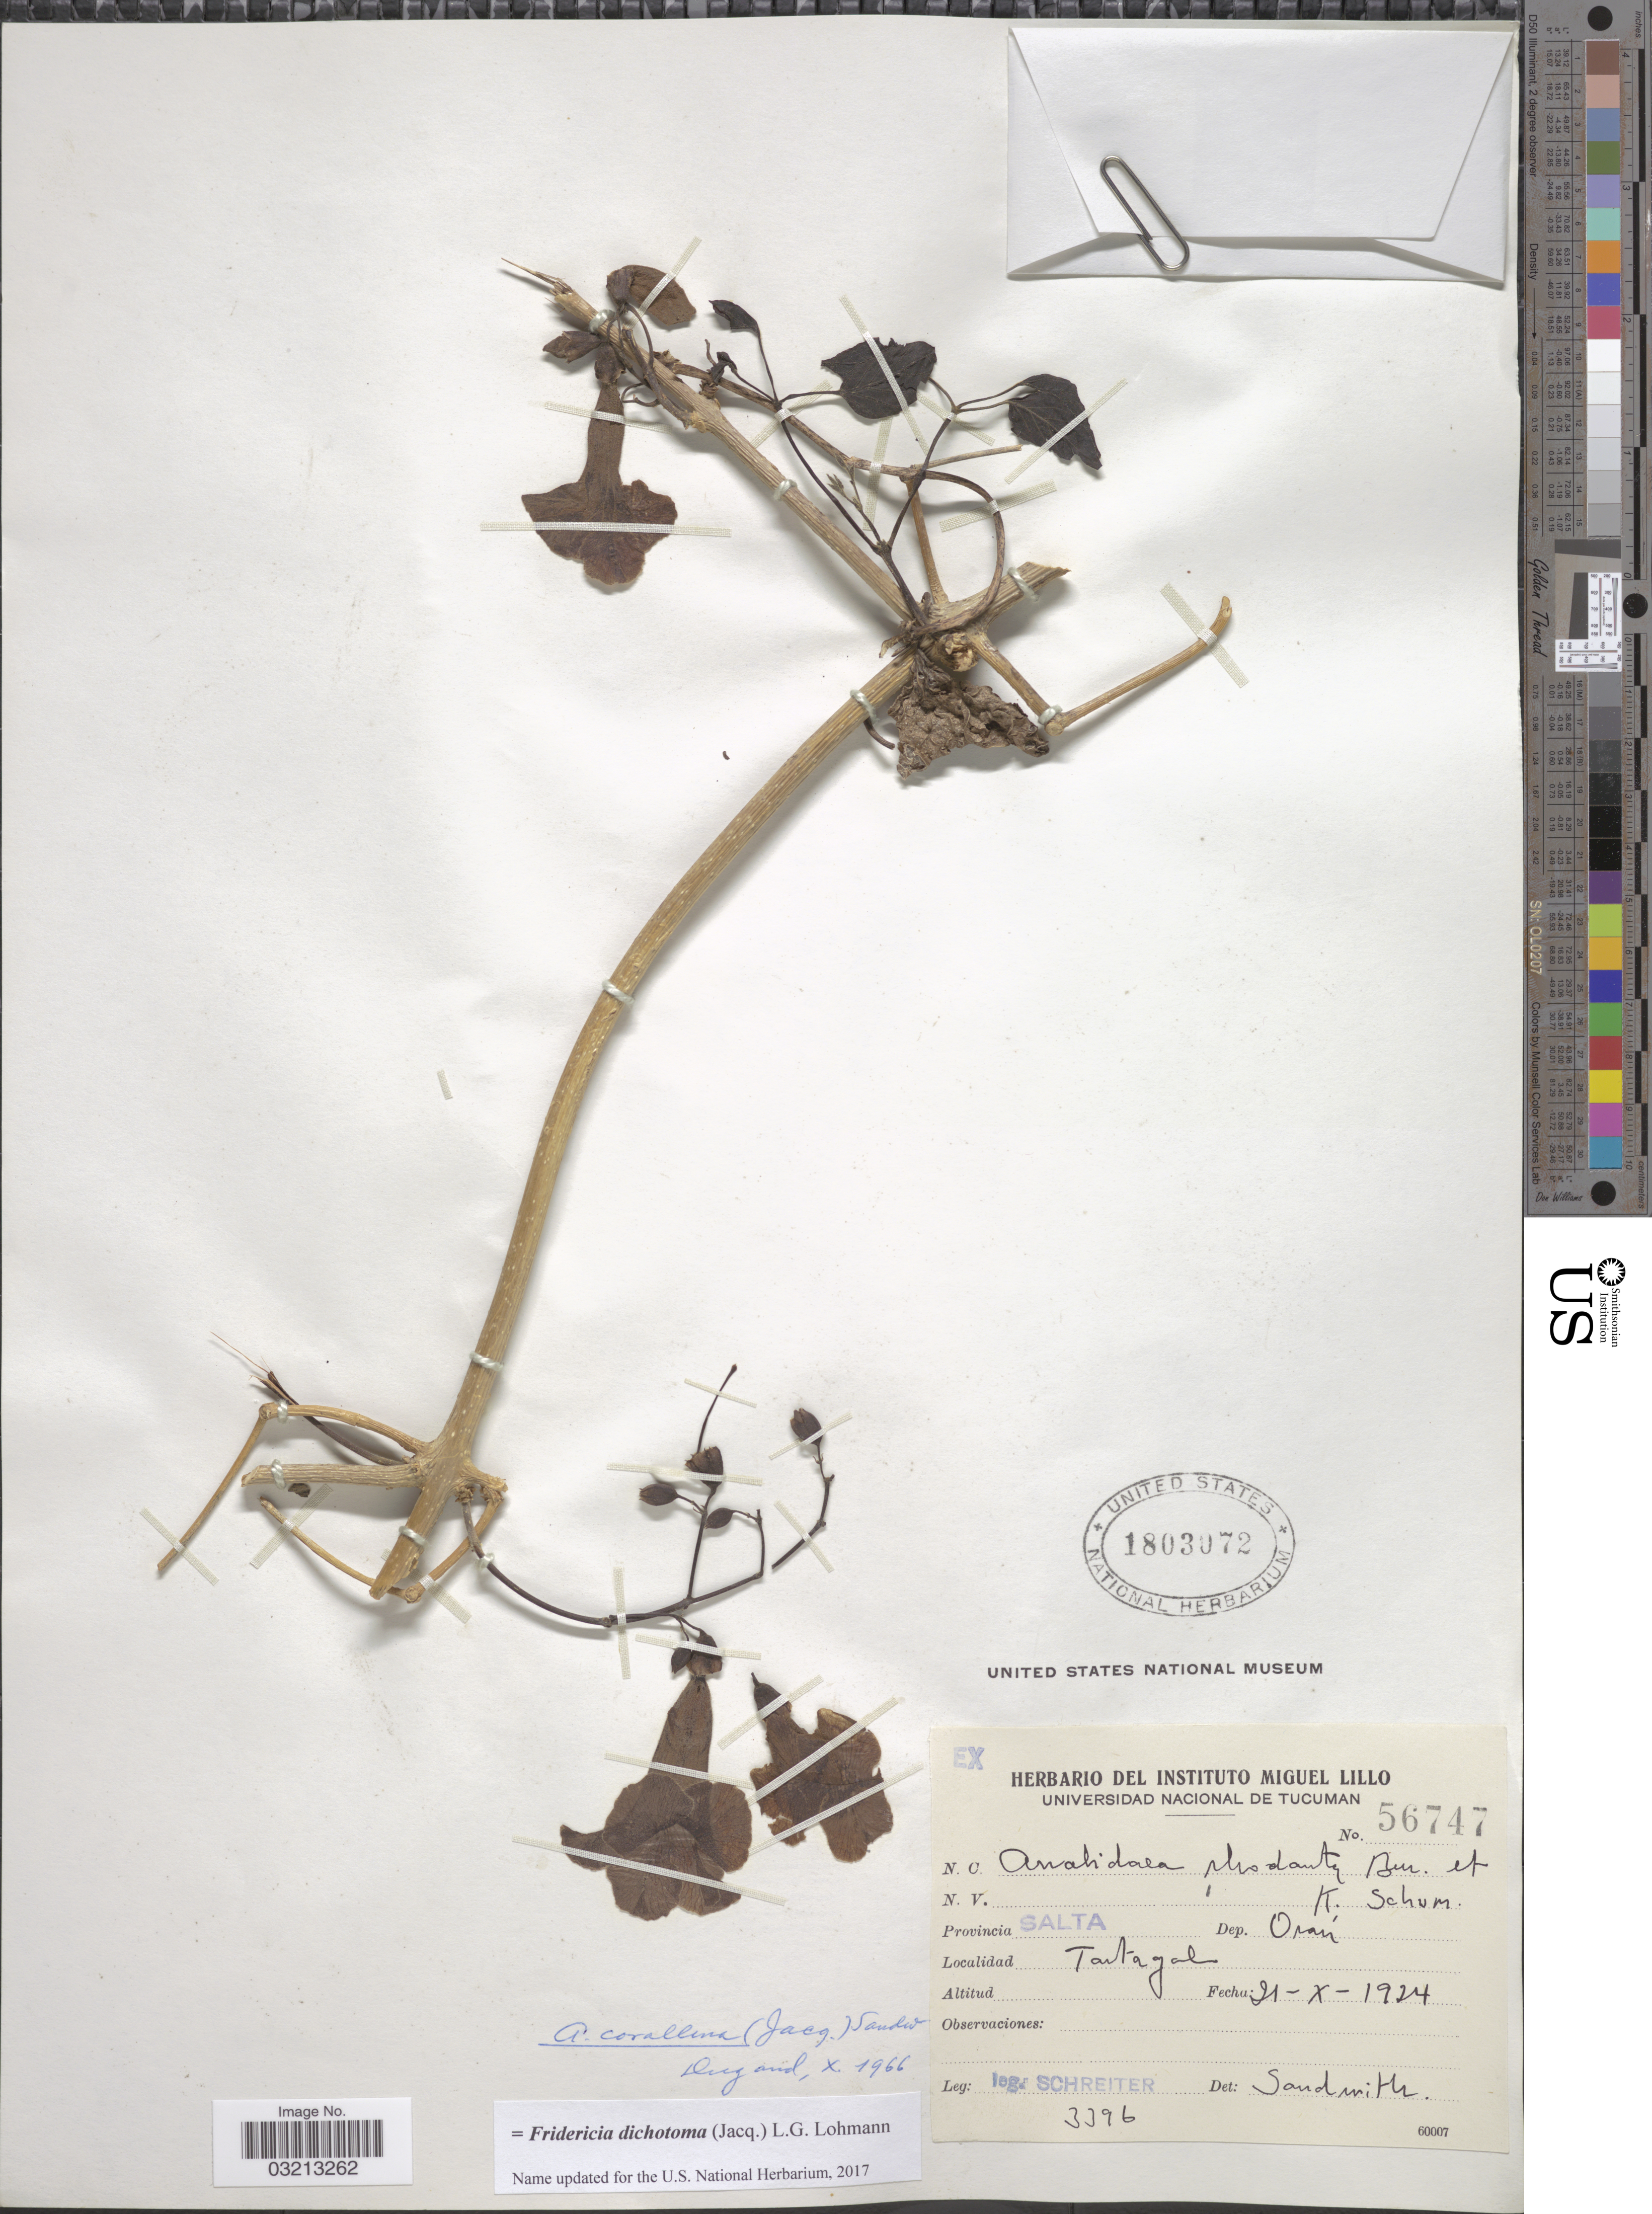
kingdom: Plantae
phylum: Tracheophyta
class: Magnoliopsida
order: Lamiales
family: Bignoniaceae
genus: Fridericia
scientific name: Fridericia dichotoma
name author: (Jacq.) L.G. Lohmann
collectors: -. Schreiter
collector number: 3396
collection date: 1924-10-21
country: Argentina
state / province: Salta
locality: Dep. Orán. Tartagal.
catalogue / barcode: US 1803072